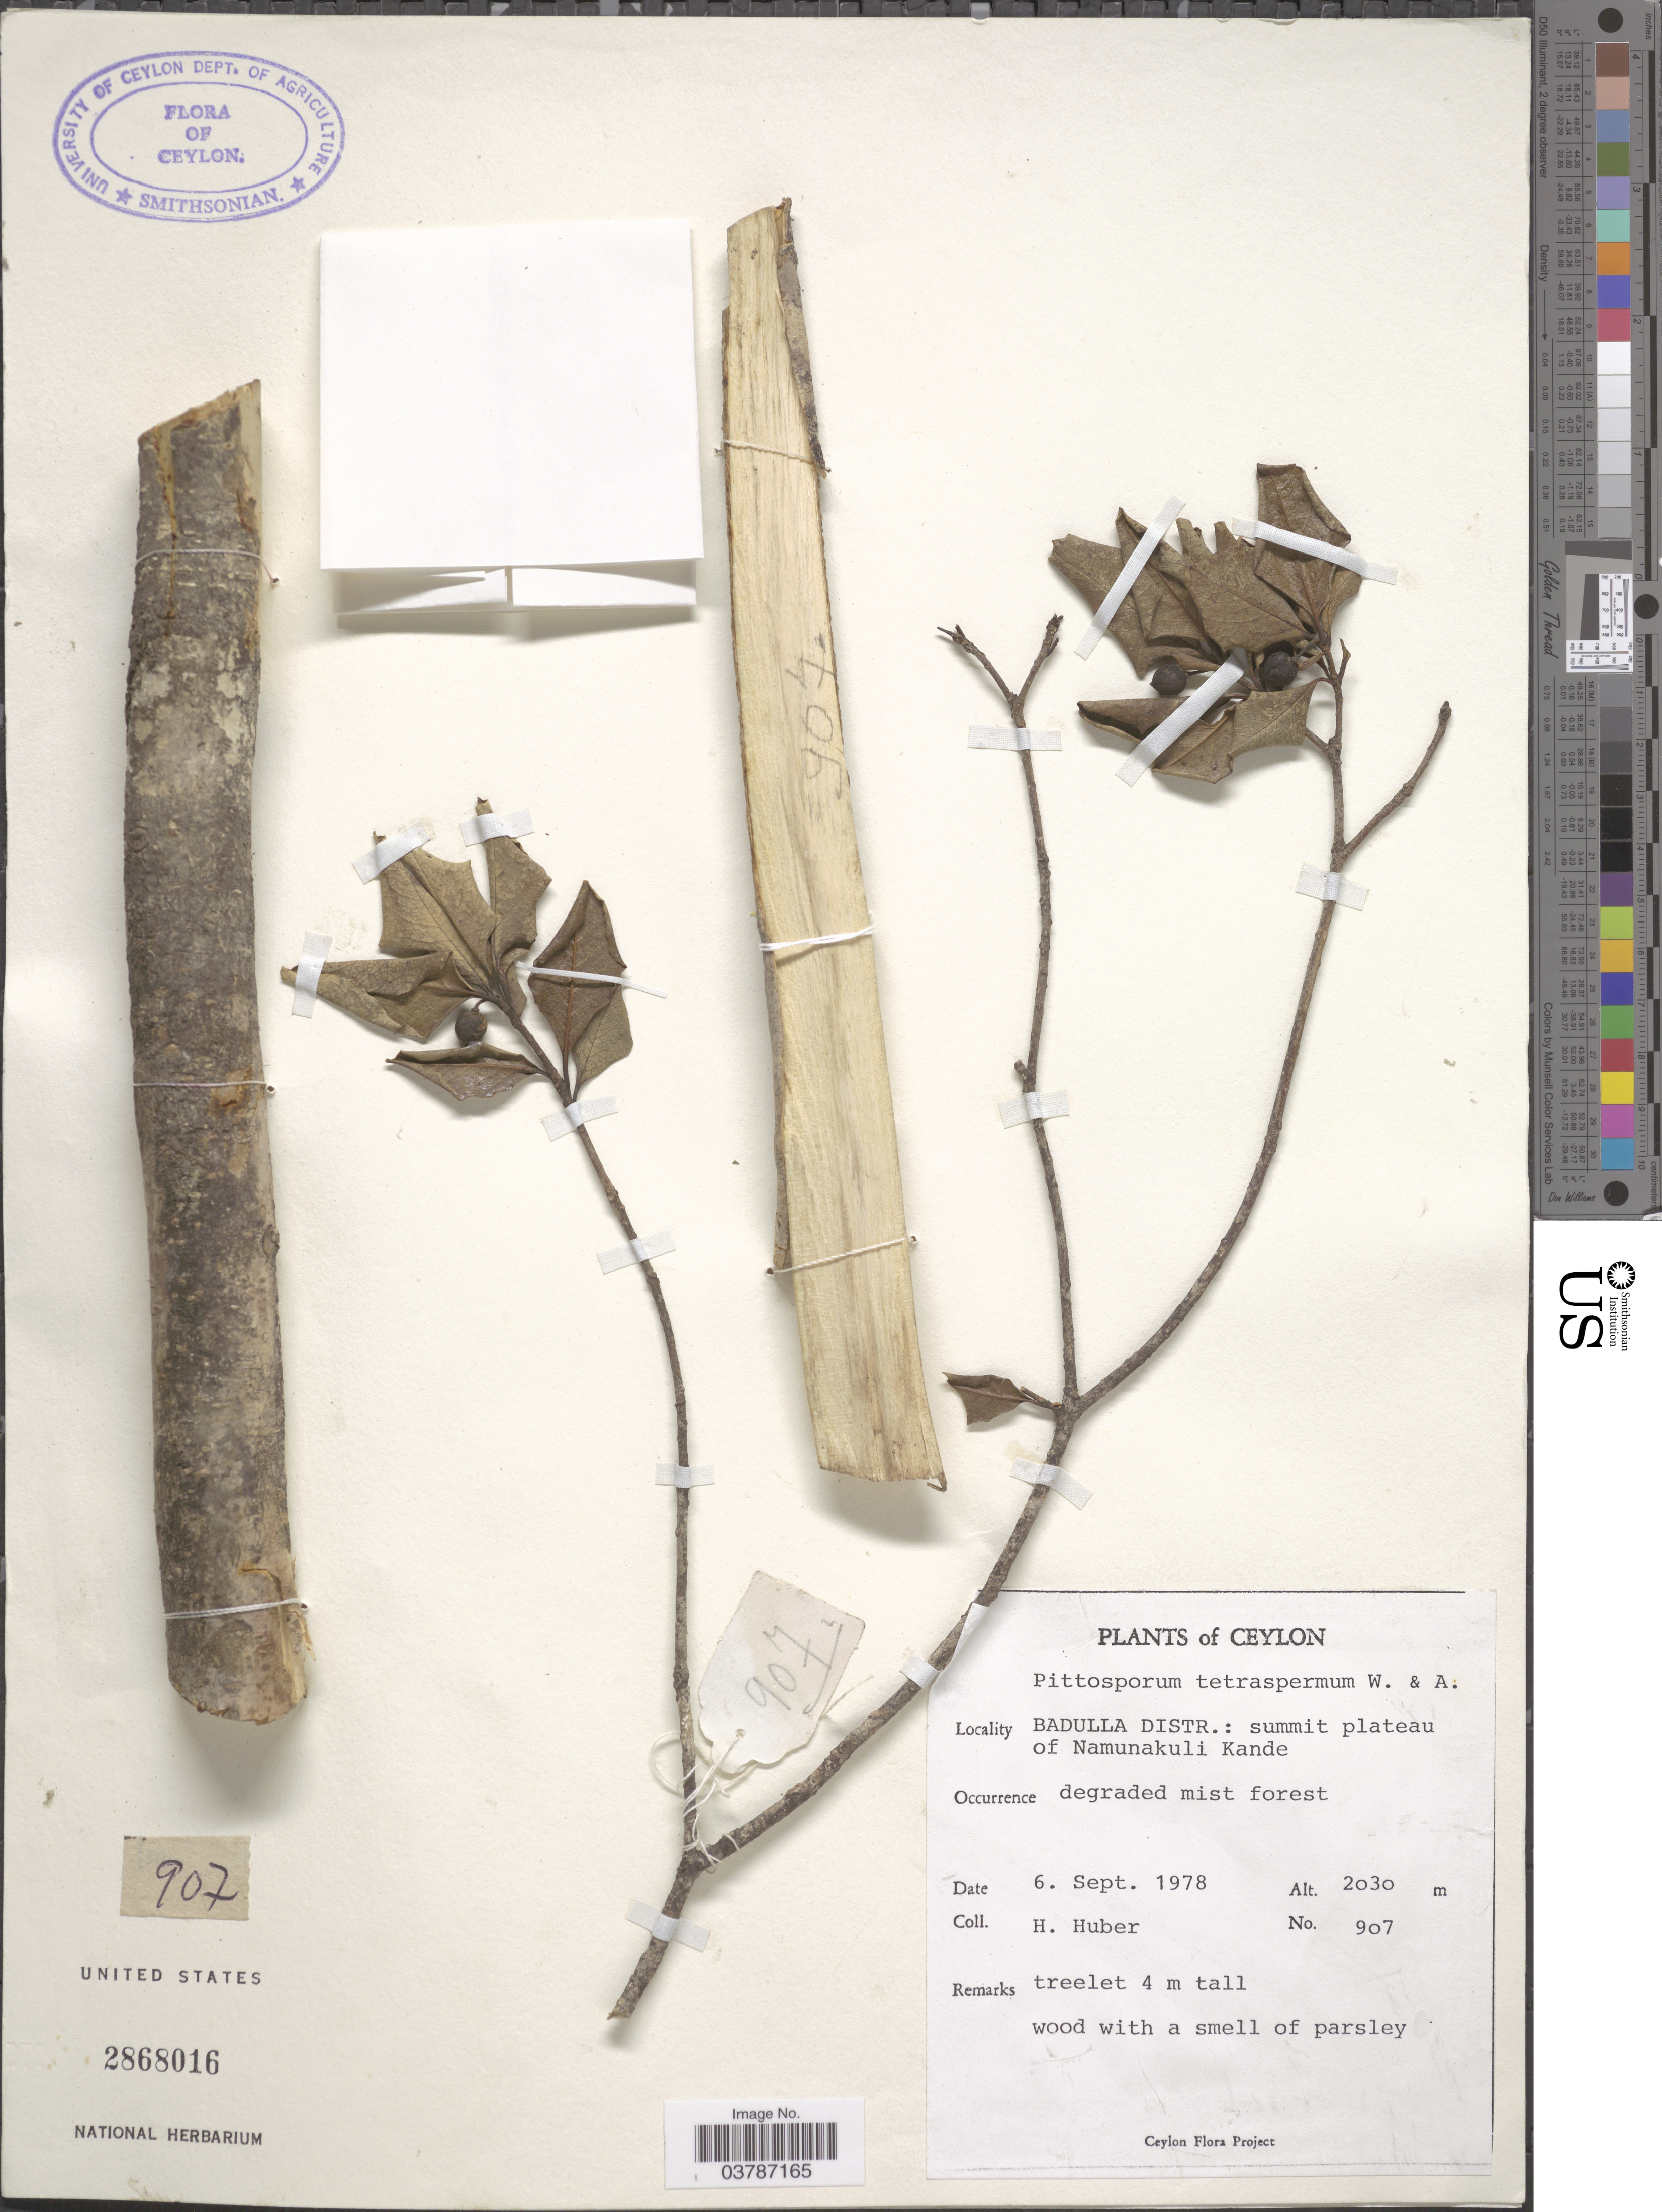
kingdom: Plantae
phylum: Tracheophyta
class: Magnoliopsida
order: Apiales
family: Pittosporaceae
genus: Pittosporum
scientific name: Pittosporum tetraspermum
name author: Wight & Arn.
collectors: H. Huber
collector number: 907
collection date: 1978-09-06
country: Sri Lanka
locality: Ceylon. Badulla Distr.: summit plateau of Namunakuli Kande.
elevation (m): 2030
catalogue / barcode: US 2868016